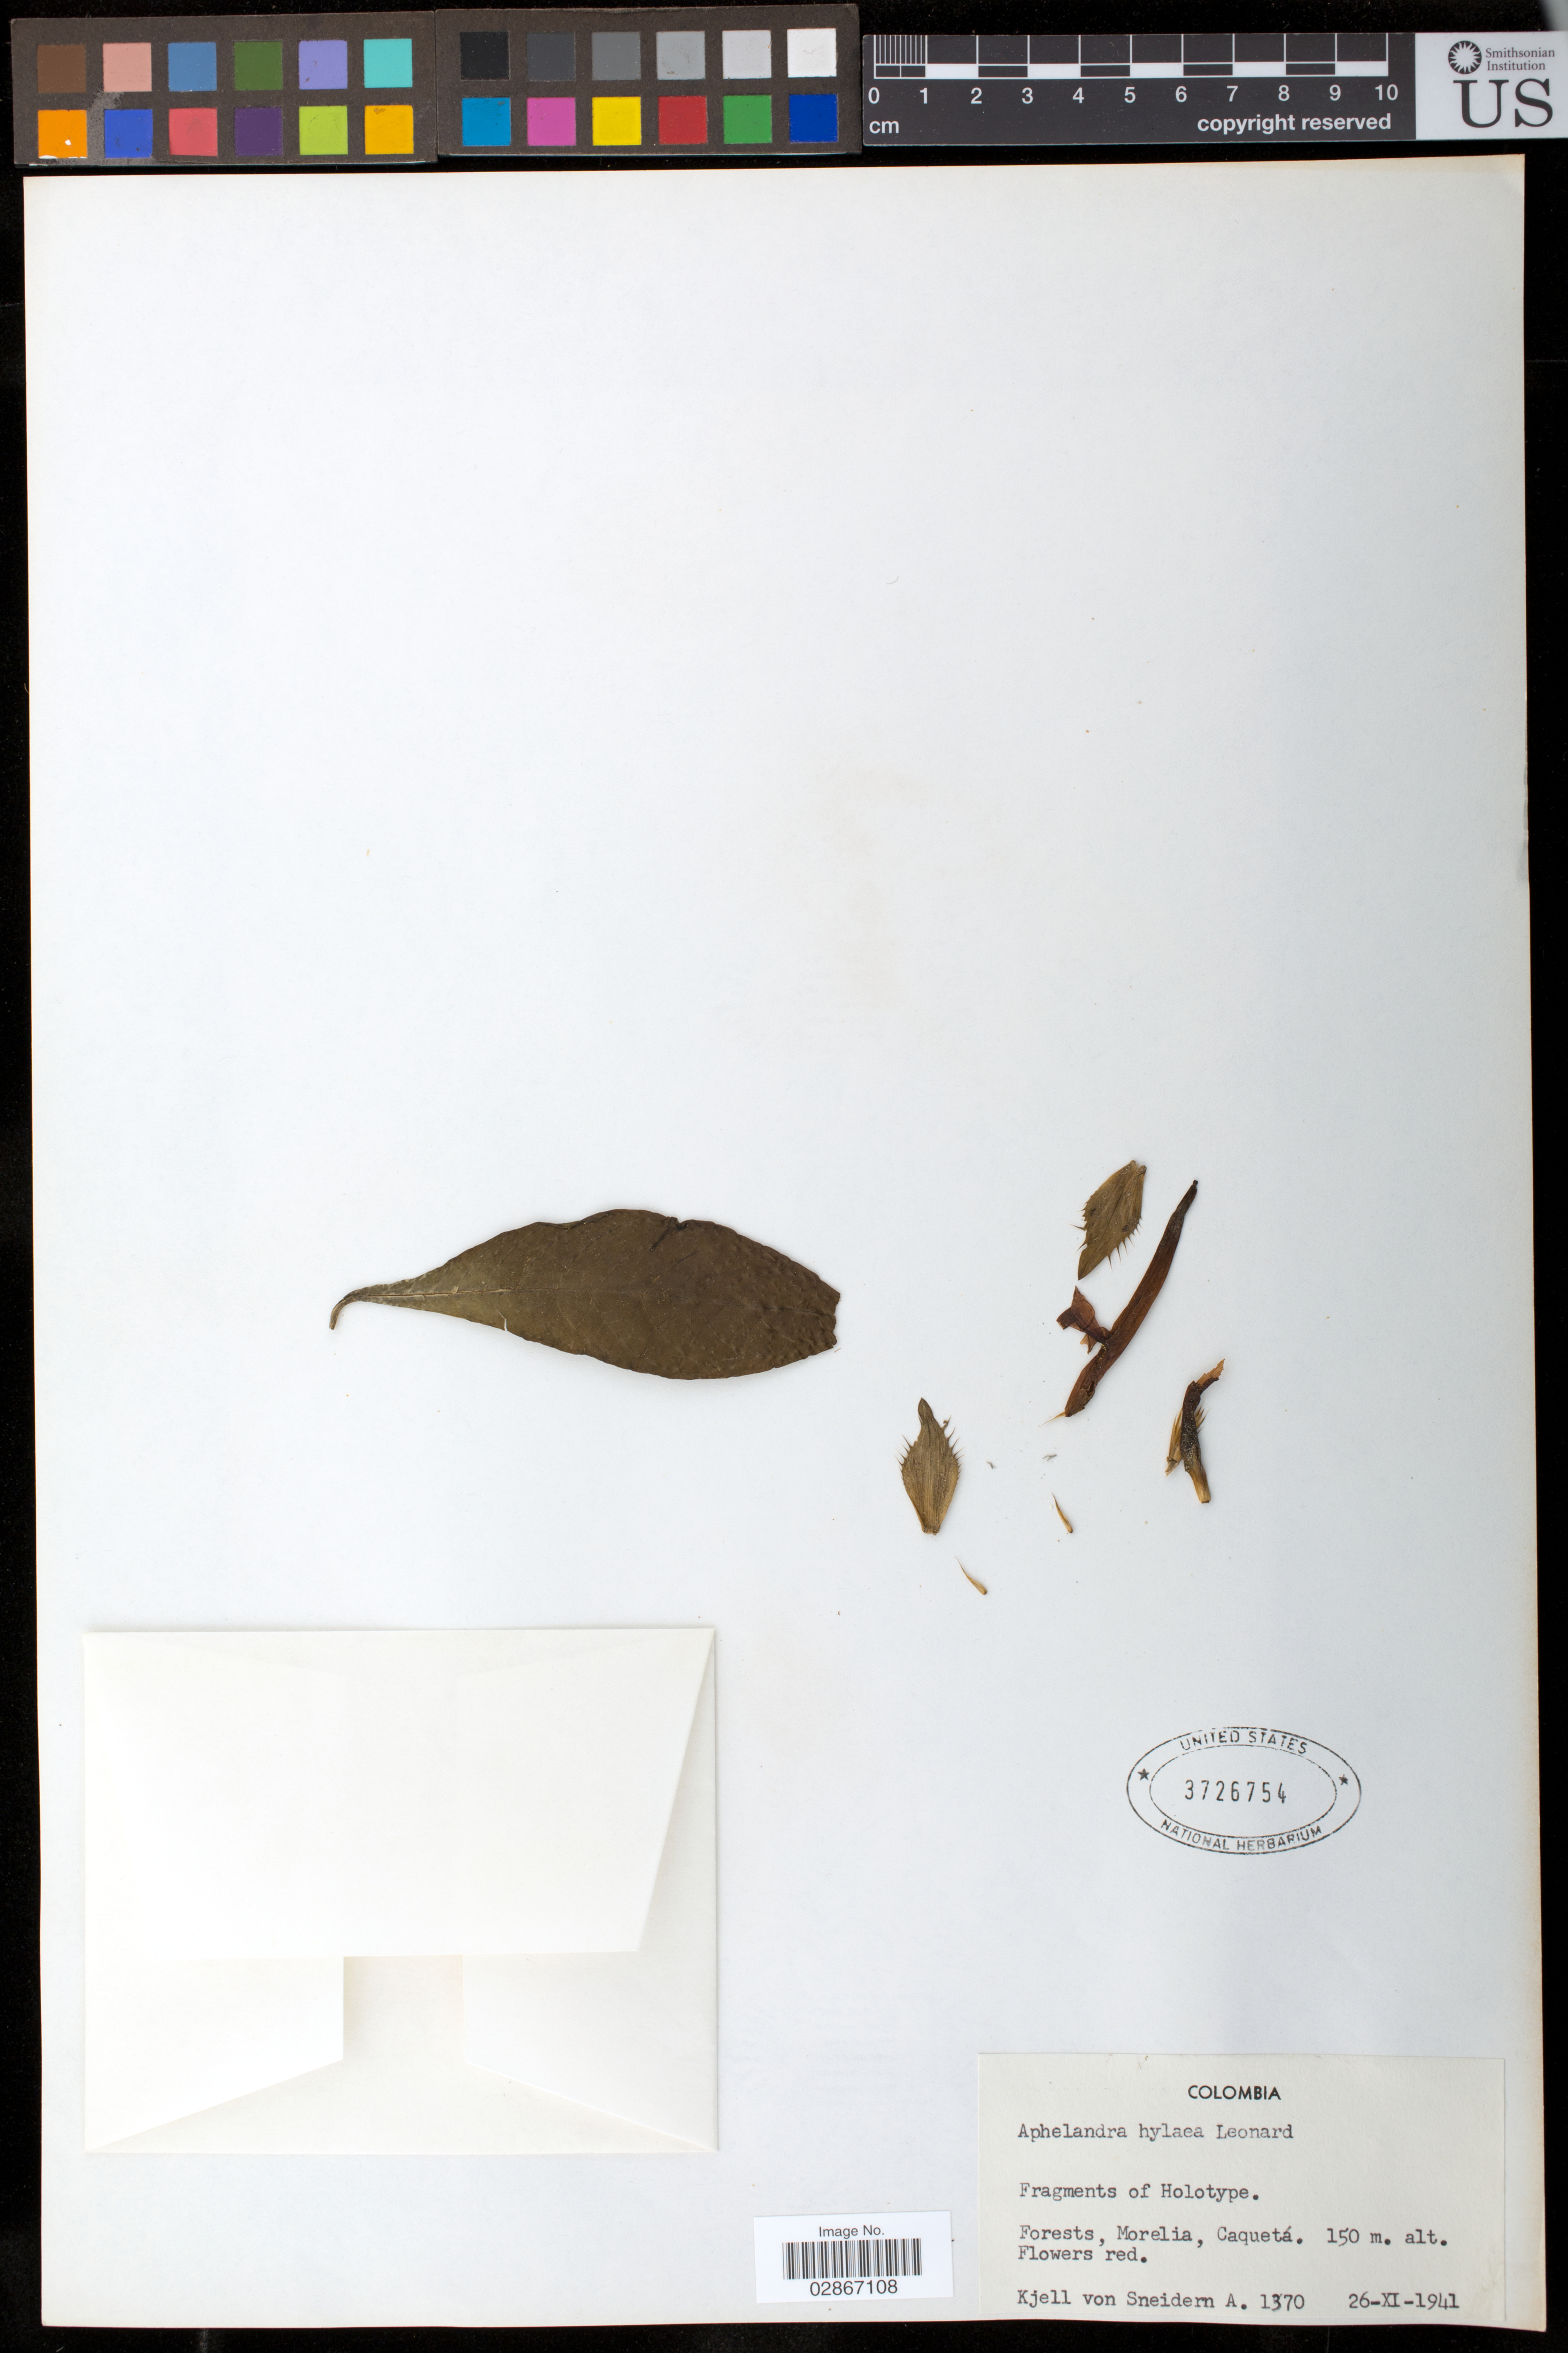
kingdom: Plantae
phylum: Tracheophyta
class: Magnoliopsida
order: Lamiales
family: Acanthaceae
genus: Aphelandra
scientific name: Aphelandra hylaea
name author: Leonard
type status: Isotype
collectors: K. von Sneidern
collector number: A1370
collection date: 1941-11-26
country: Colombia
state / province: Caquetá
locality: Morelia.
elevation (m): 150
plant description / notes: Photograph and fragmentary material of (holo) type specimen ex herb. Stockholm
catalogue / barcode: US 3726754